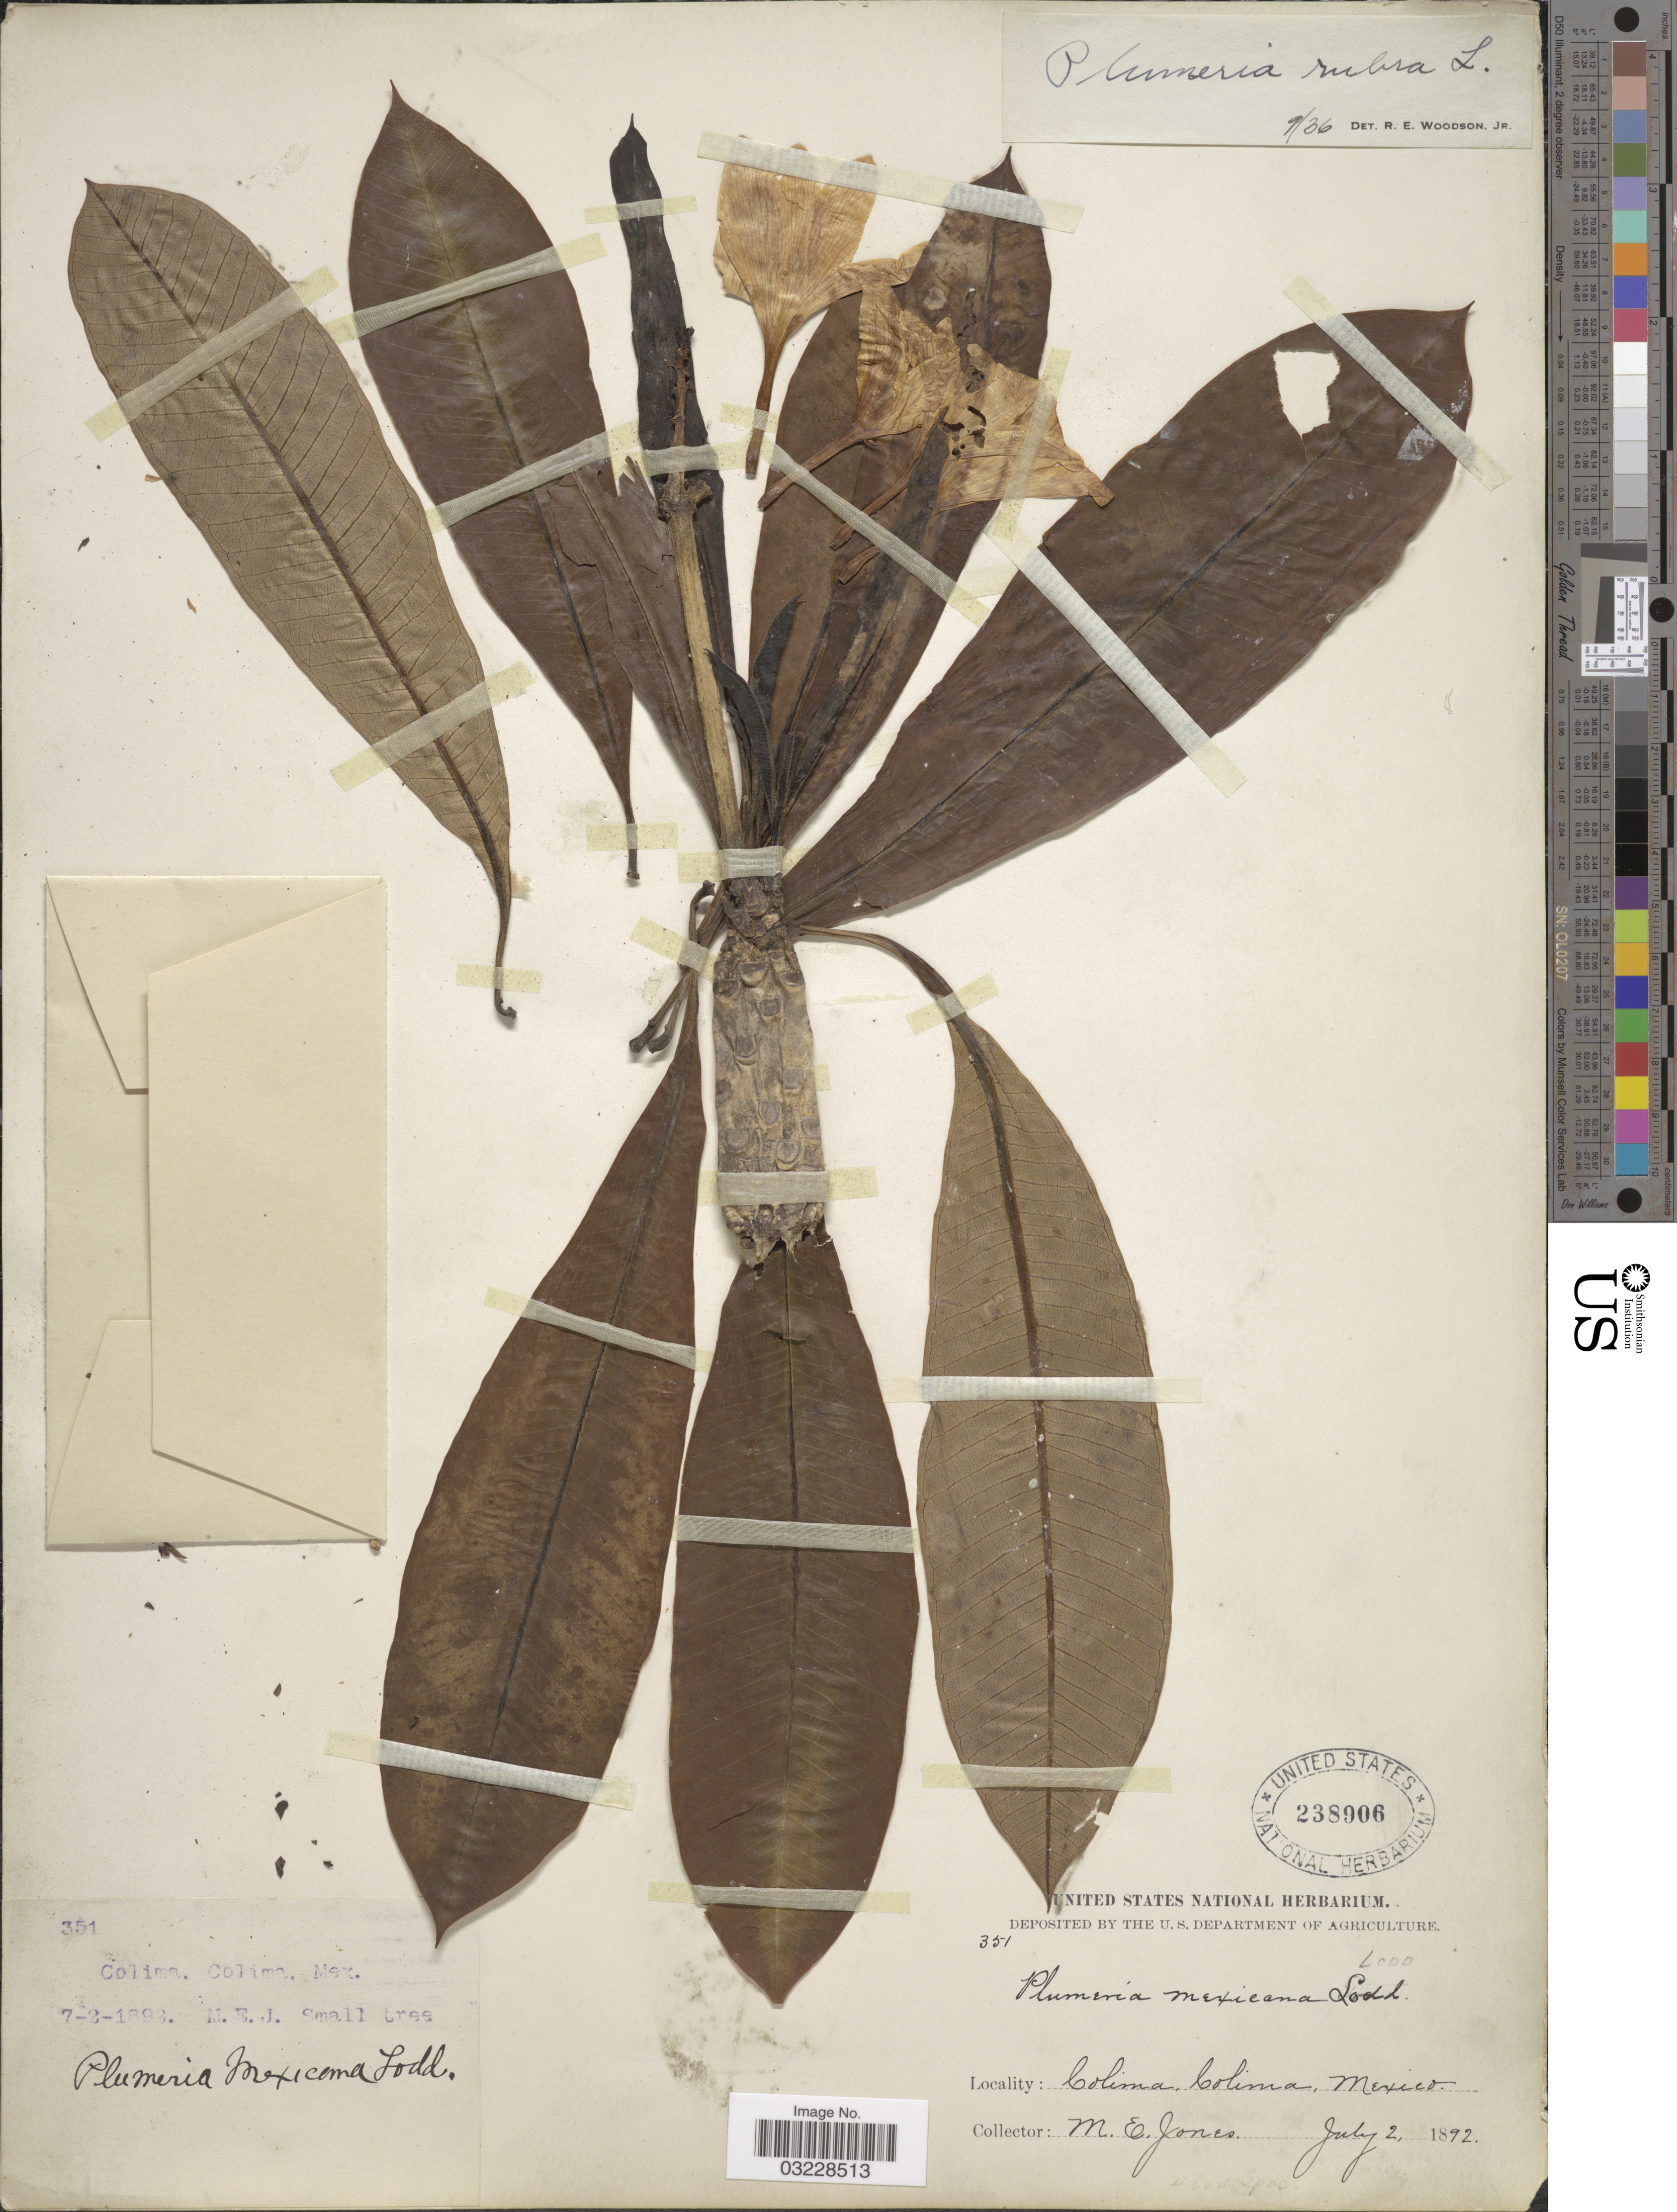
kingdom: Plantae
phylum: Tracheophyta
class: Magnoliopsida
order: Gentianales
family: Apocynaceae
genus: Plumeria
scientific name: Plumeria rubra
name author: L.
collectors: M. E. Jones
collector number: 351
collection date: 1892-02-07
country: Mexico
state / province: Colima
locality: Colima, Colima, Mexico.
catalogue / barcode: US 238906